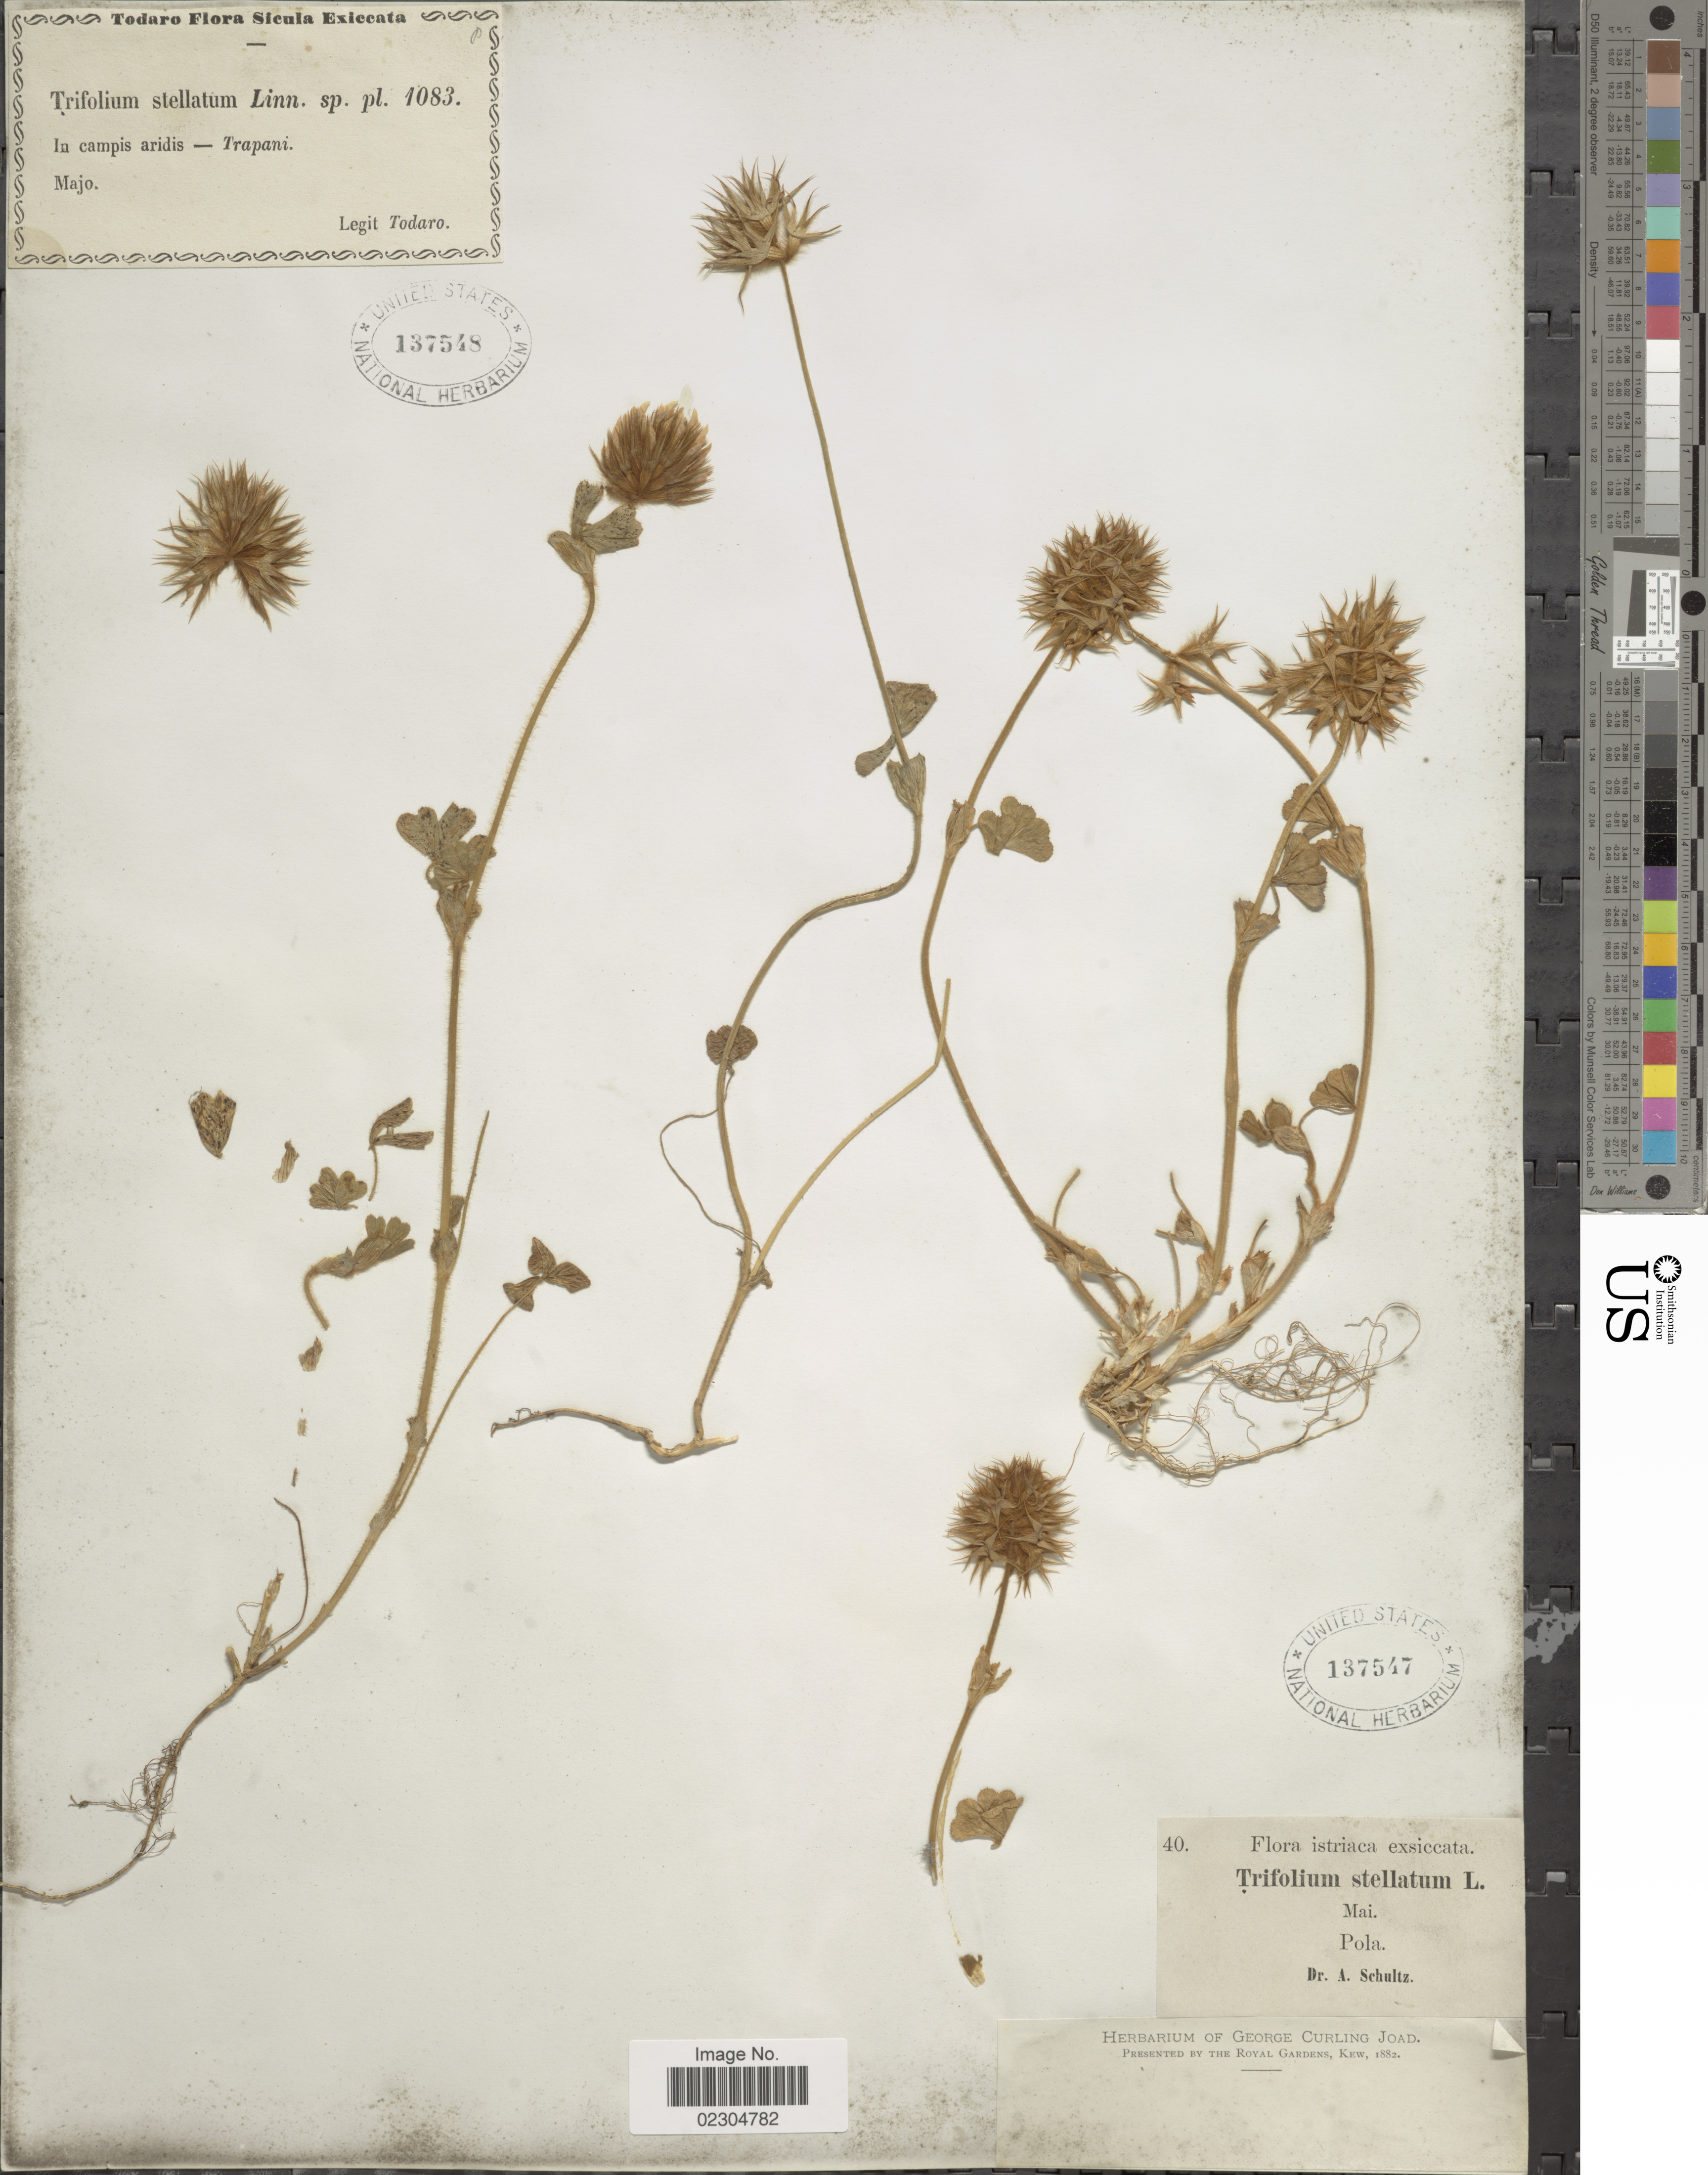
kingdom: Plantae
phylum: Tracheophyta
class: Magnoliopsida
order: Fabales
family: Fabaceae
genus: Trifolium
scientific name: Trifolium stellatum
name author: L.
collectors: Todaro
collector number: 8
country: Italy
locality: Sicula Exiccata. Trapani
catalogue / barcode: US 137548-2